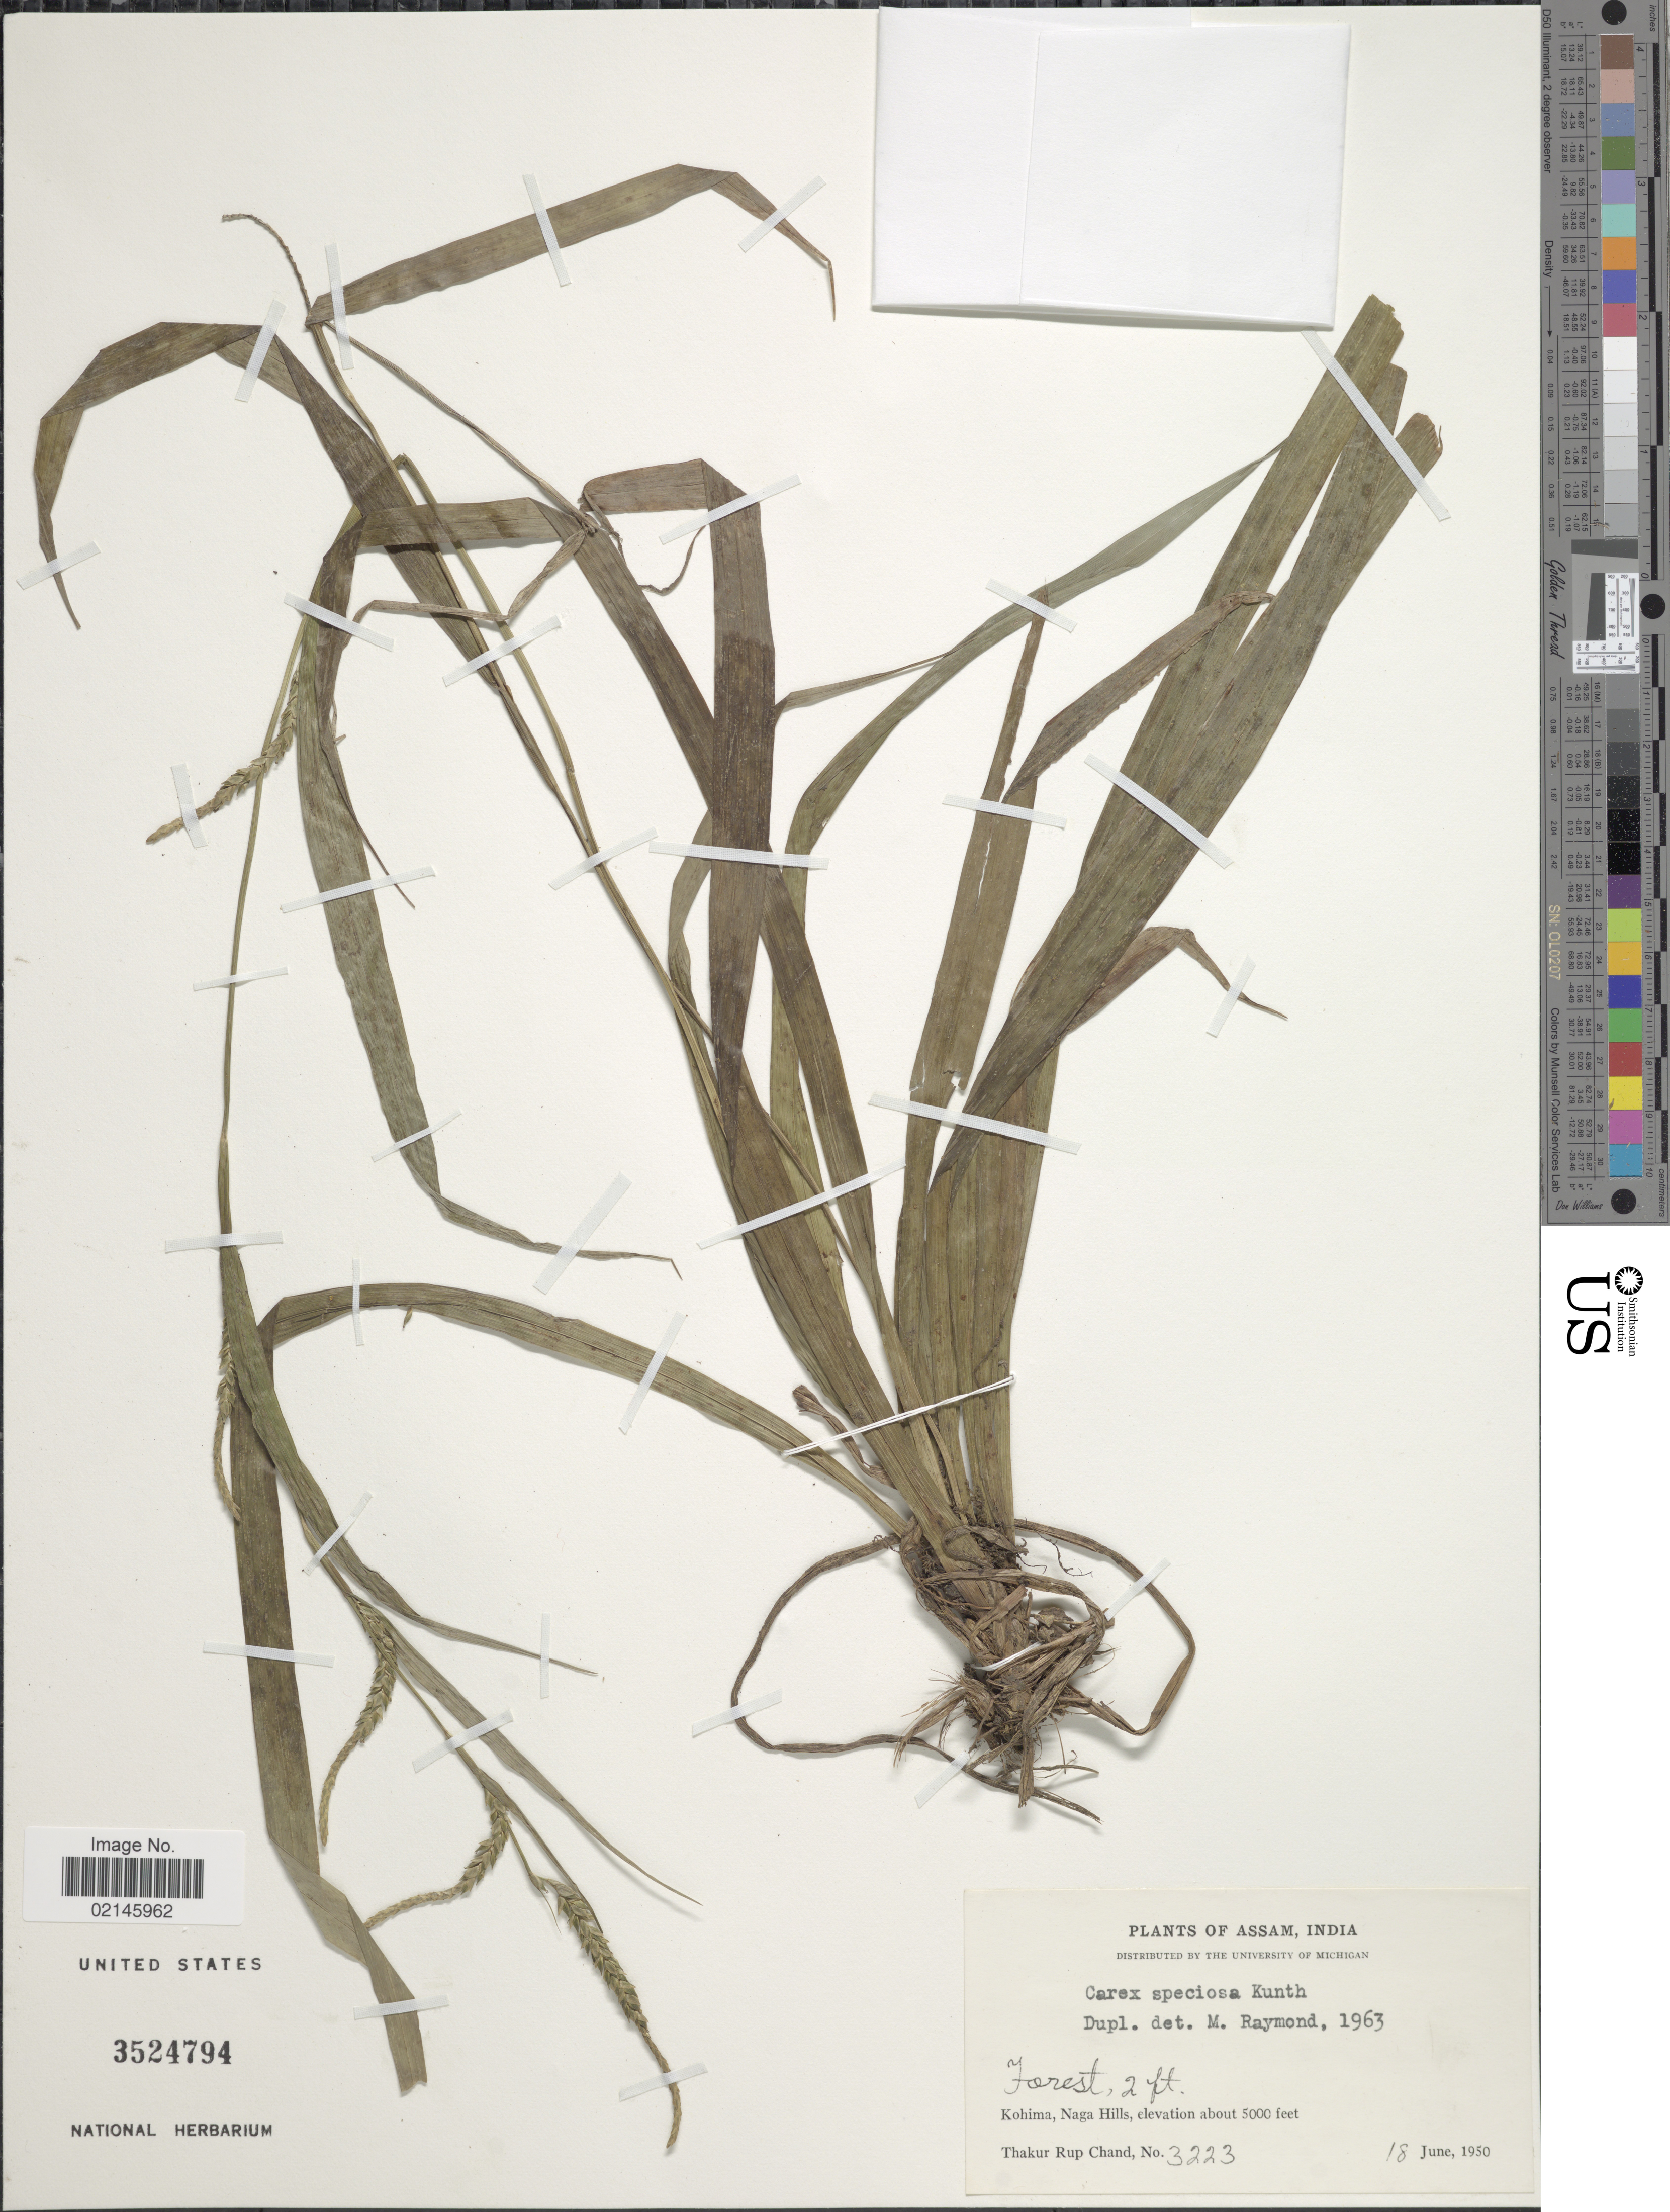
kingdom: Plantae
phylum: Tracheophyta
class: Liliopsida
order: Poales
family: Cyperaceae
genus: Carex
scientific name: Carex speciosa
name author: Kunth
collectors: T. R. Chand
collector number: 3223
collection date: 1950-06-18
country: India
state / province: Nagaland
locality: Kohima, Naga Hills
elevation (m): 1524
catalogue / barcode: US 3524794